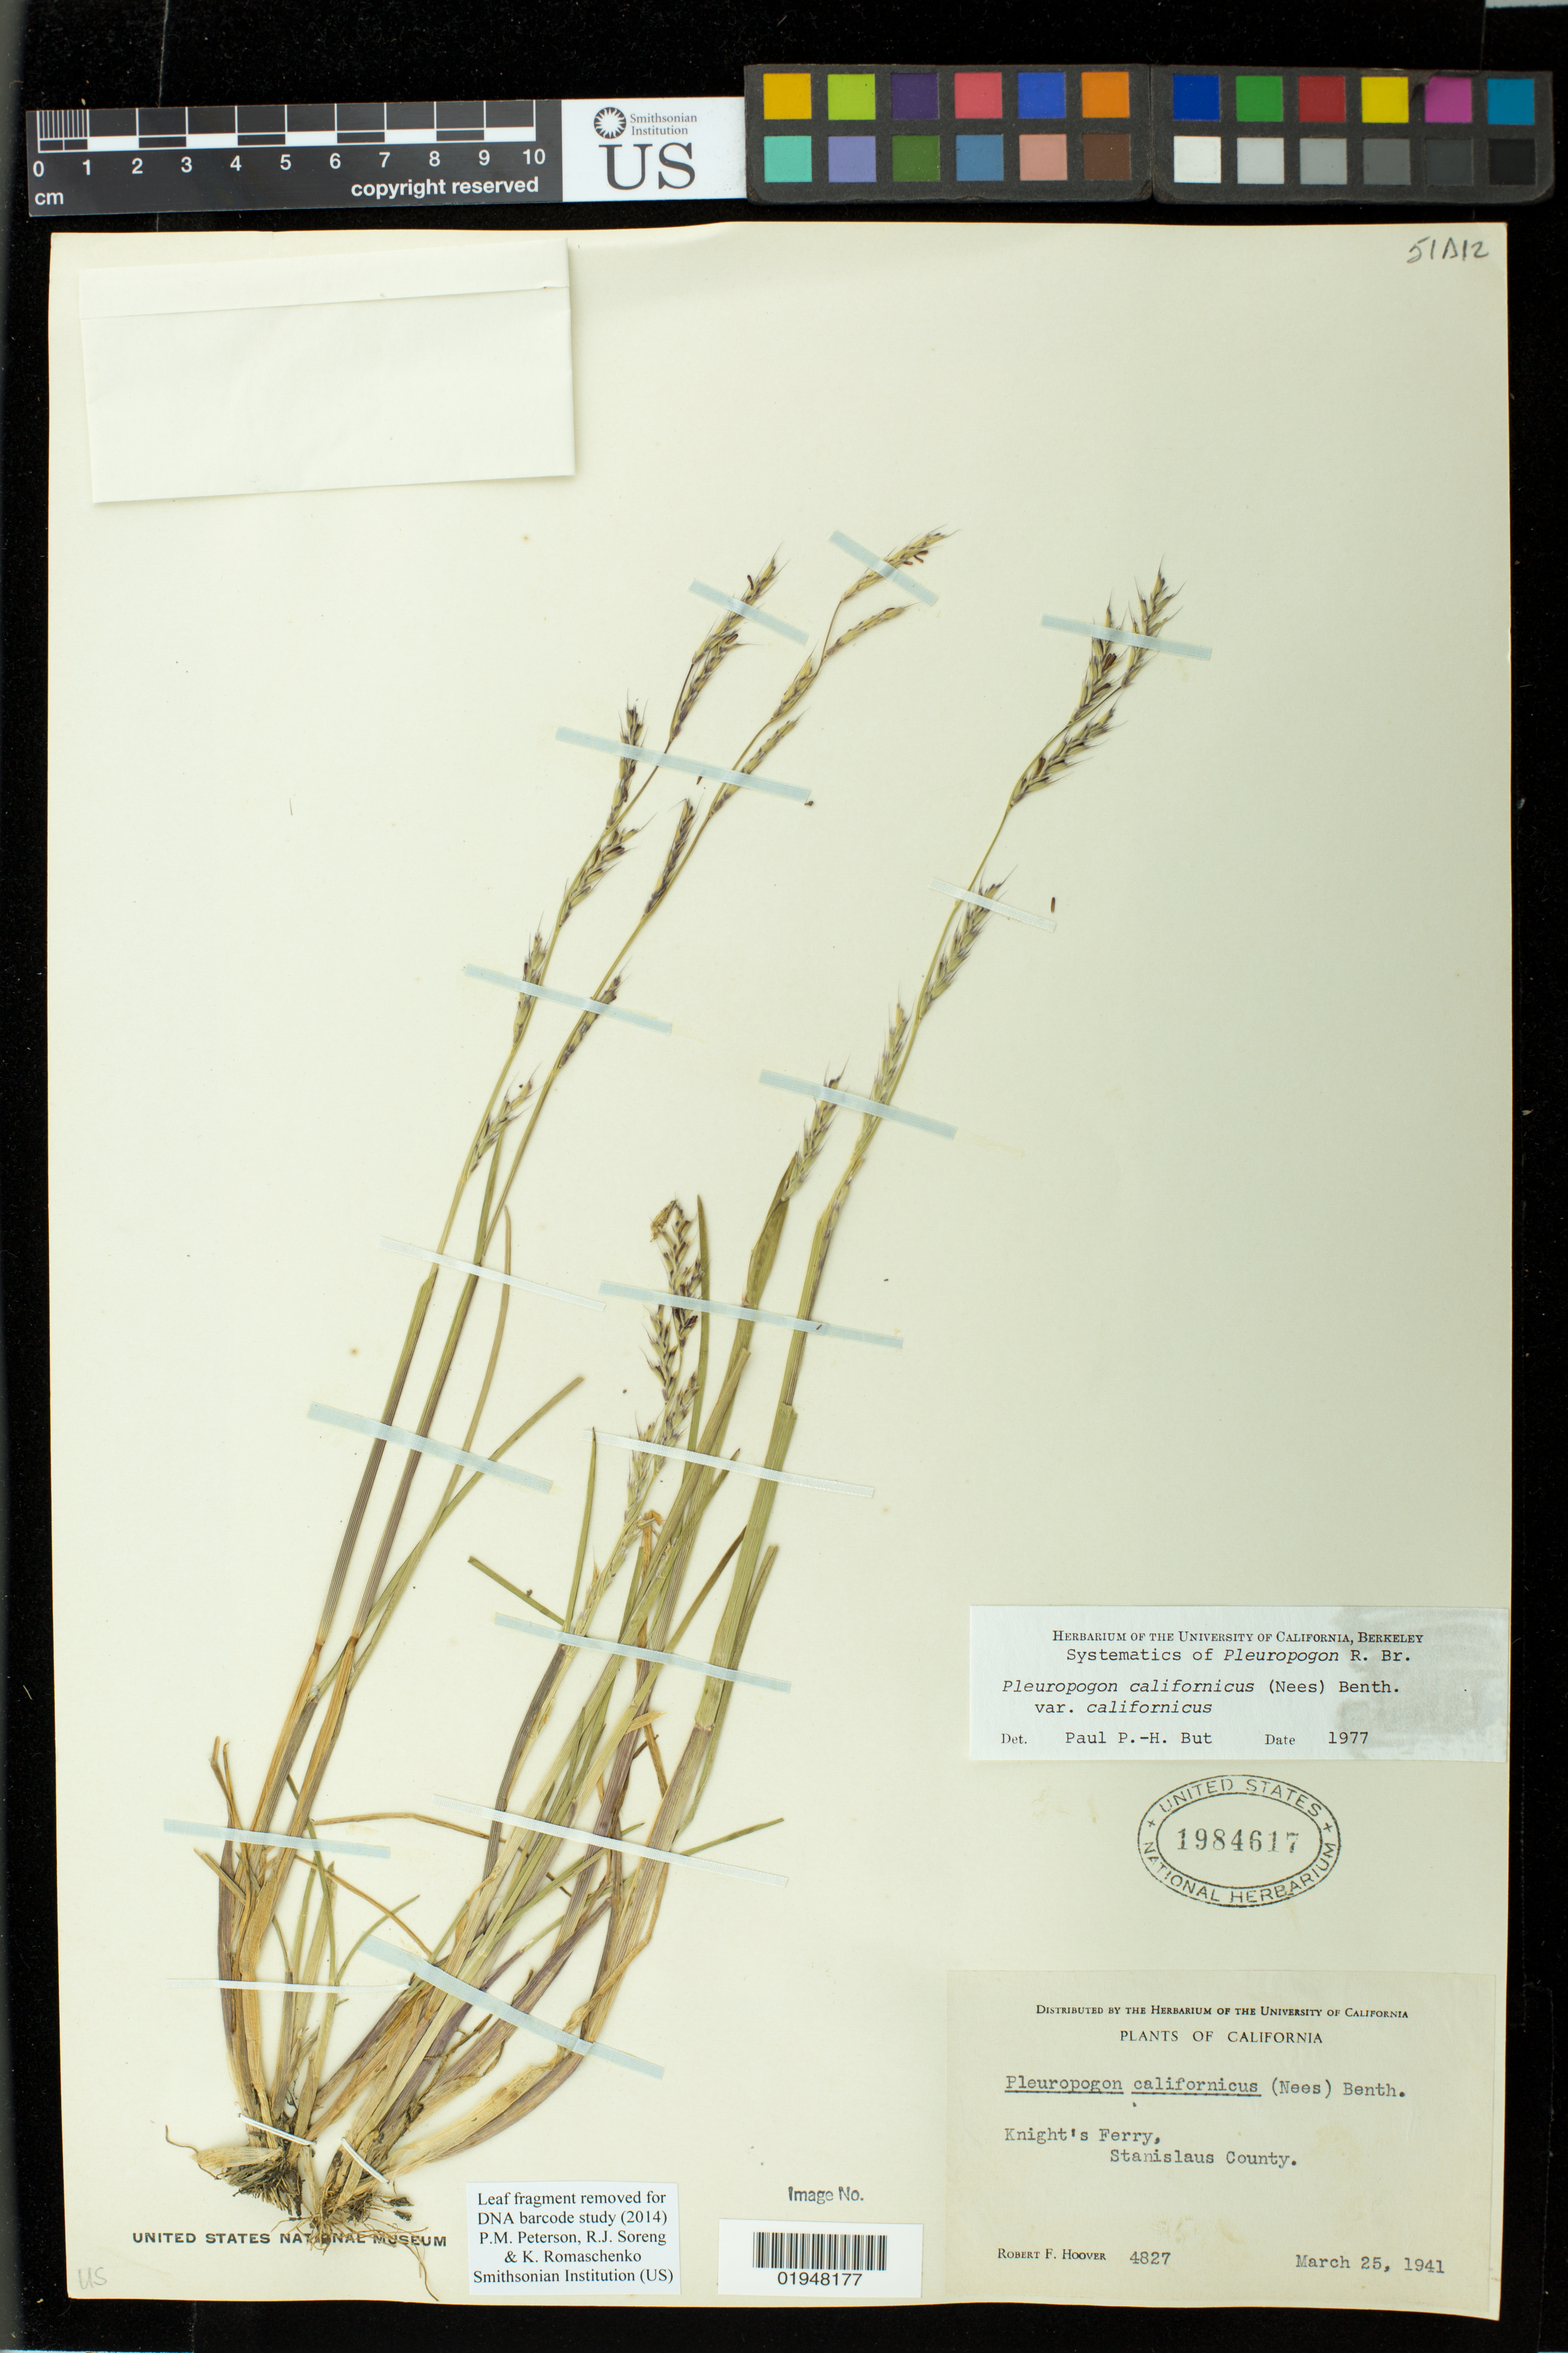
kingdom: Plantae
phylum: Tracheophyta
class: Liliopsida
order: Poales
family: Poaceae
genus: Pleuropogon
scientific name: Pleuropogon californicus var. californicus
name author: (Nees) Benth. ex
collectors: R. F. Hoover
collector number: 4827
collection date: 1941-03-25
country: United States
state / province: California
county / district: Stanislaus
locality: Knight's Ferry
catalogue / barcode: US 1984617